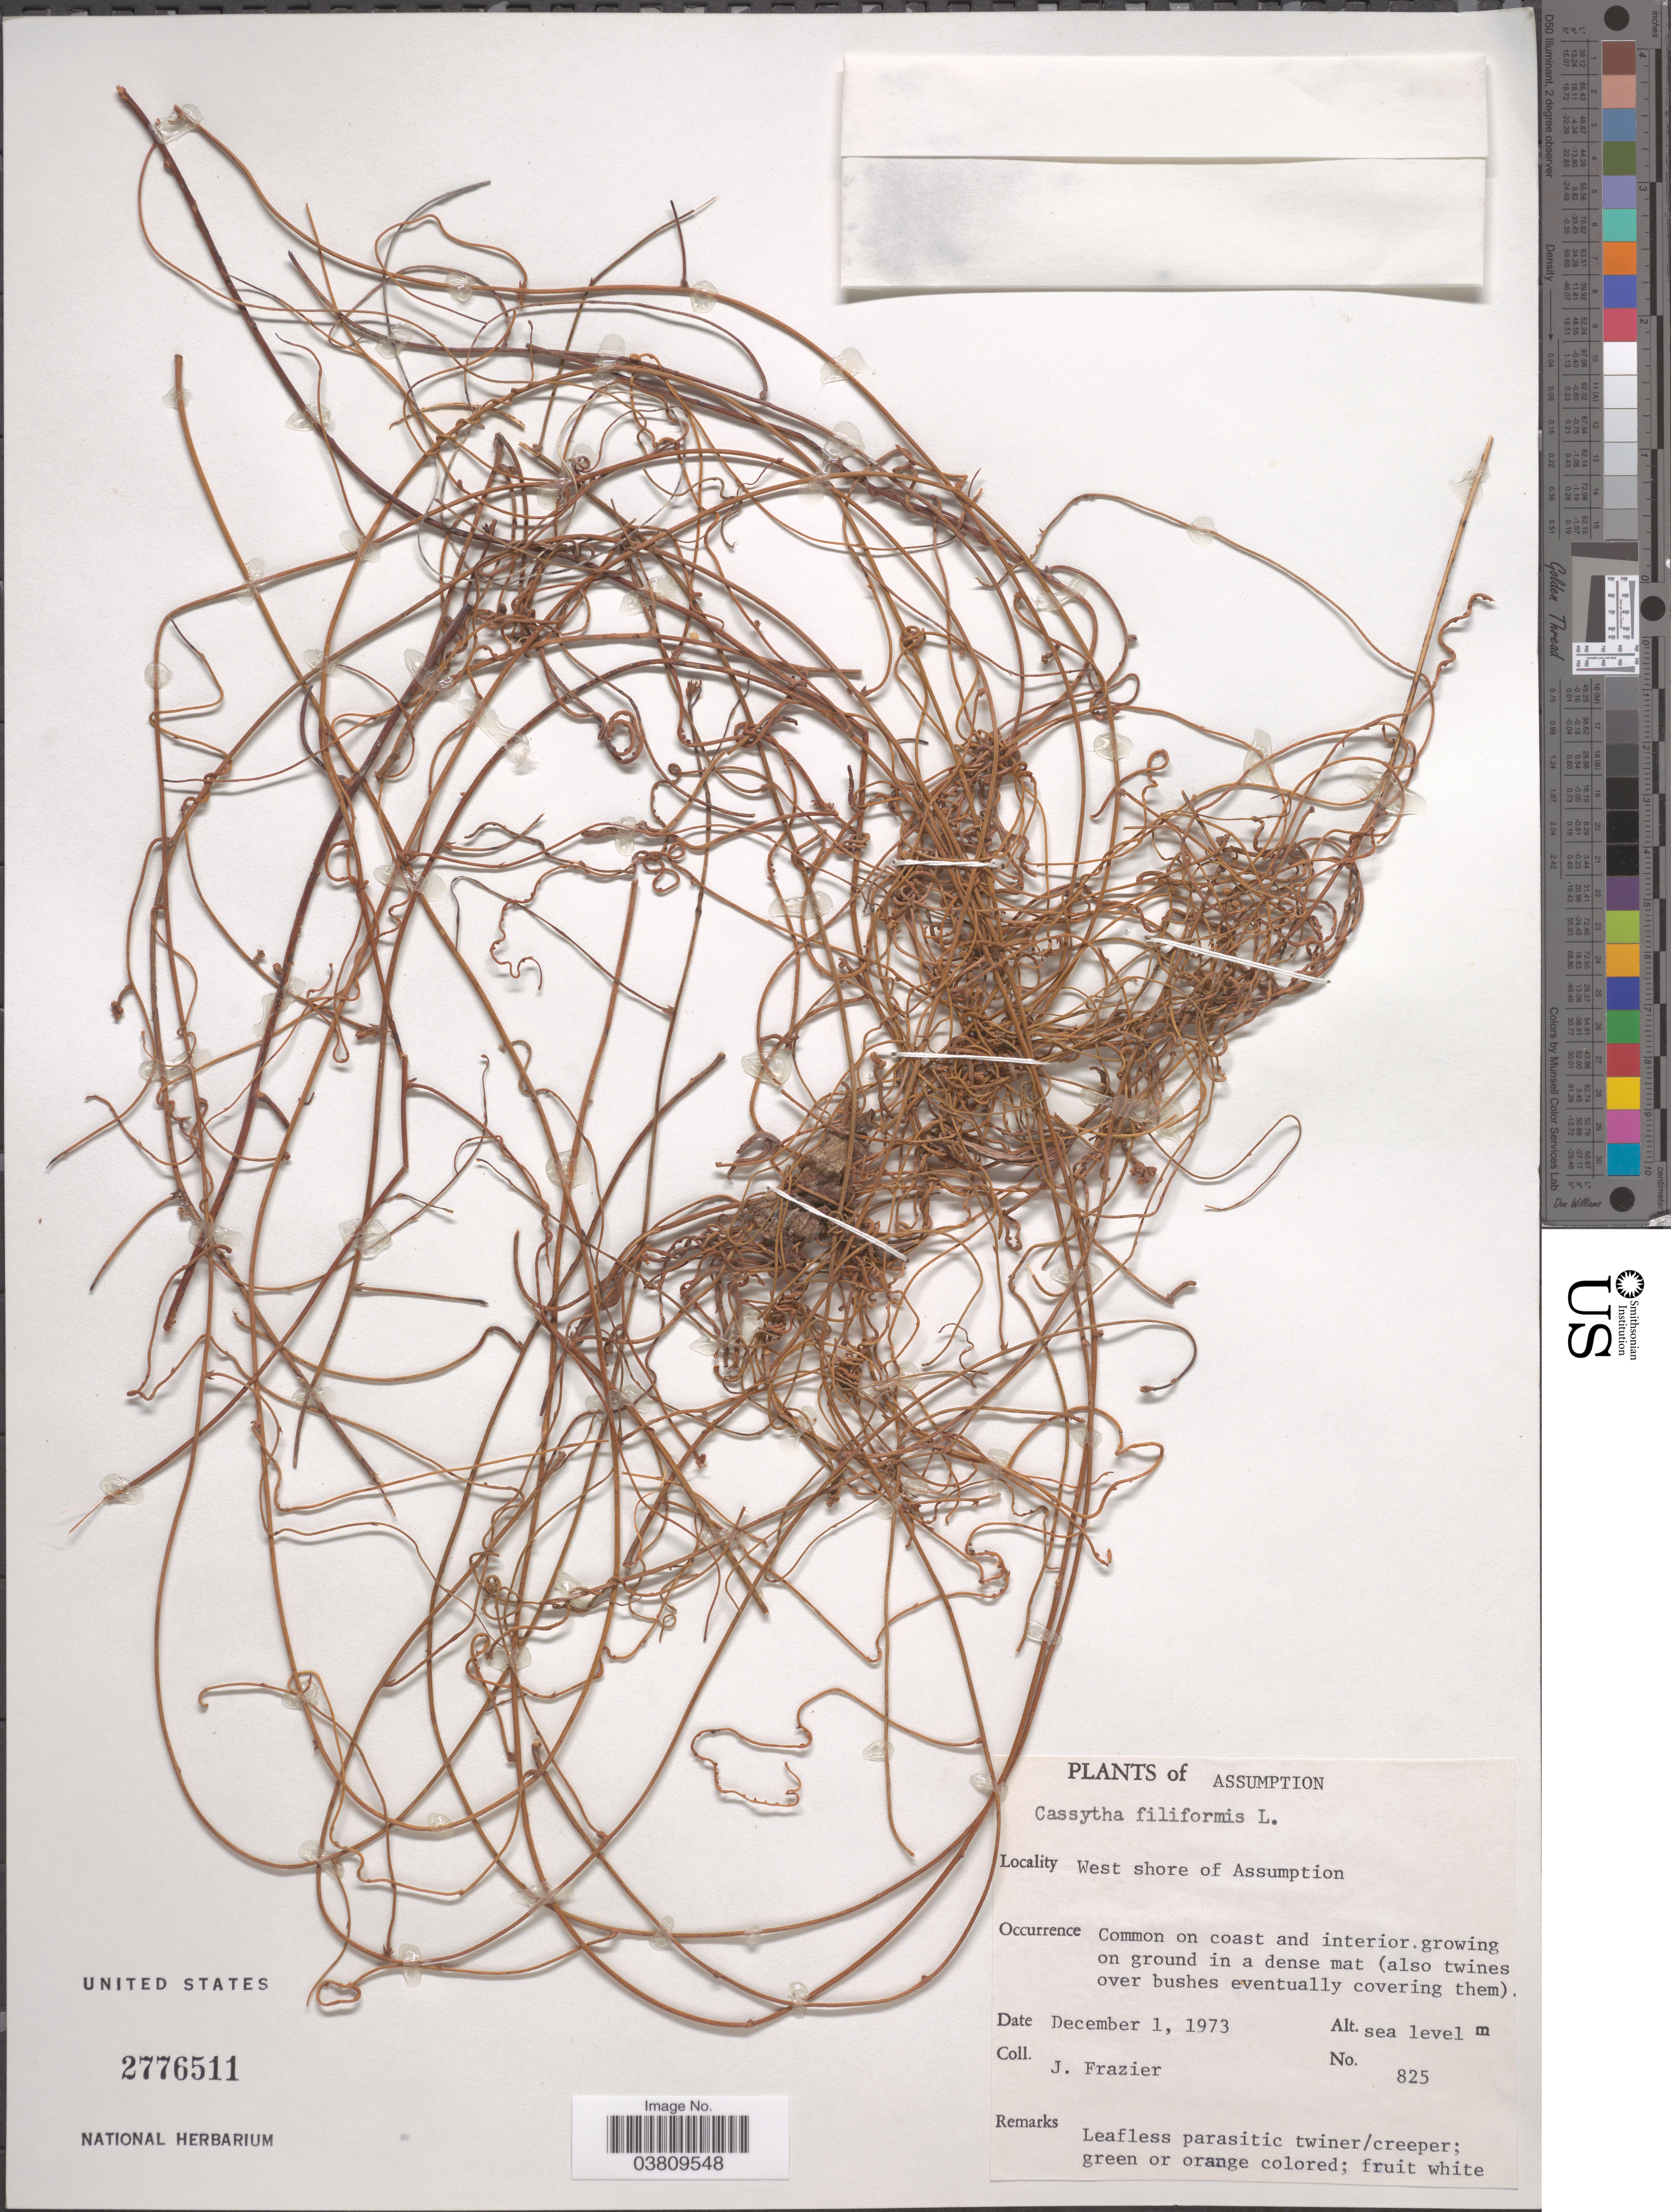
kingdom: Plantae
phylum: Tracheophyta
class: Magnoliopsida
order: Laurales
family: Lauraceae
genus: Cassytha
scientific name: Cassytha filiformis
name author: L.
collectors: J. Frazier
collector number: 825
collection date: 1973-12-01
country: Seychelles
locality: Assumption. West shore of Assumption.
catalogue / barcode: US 2776511